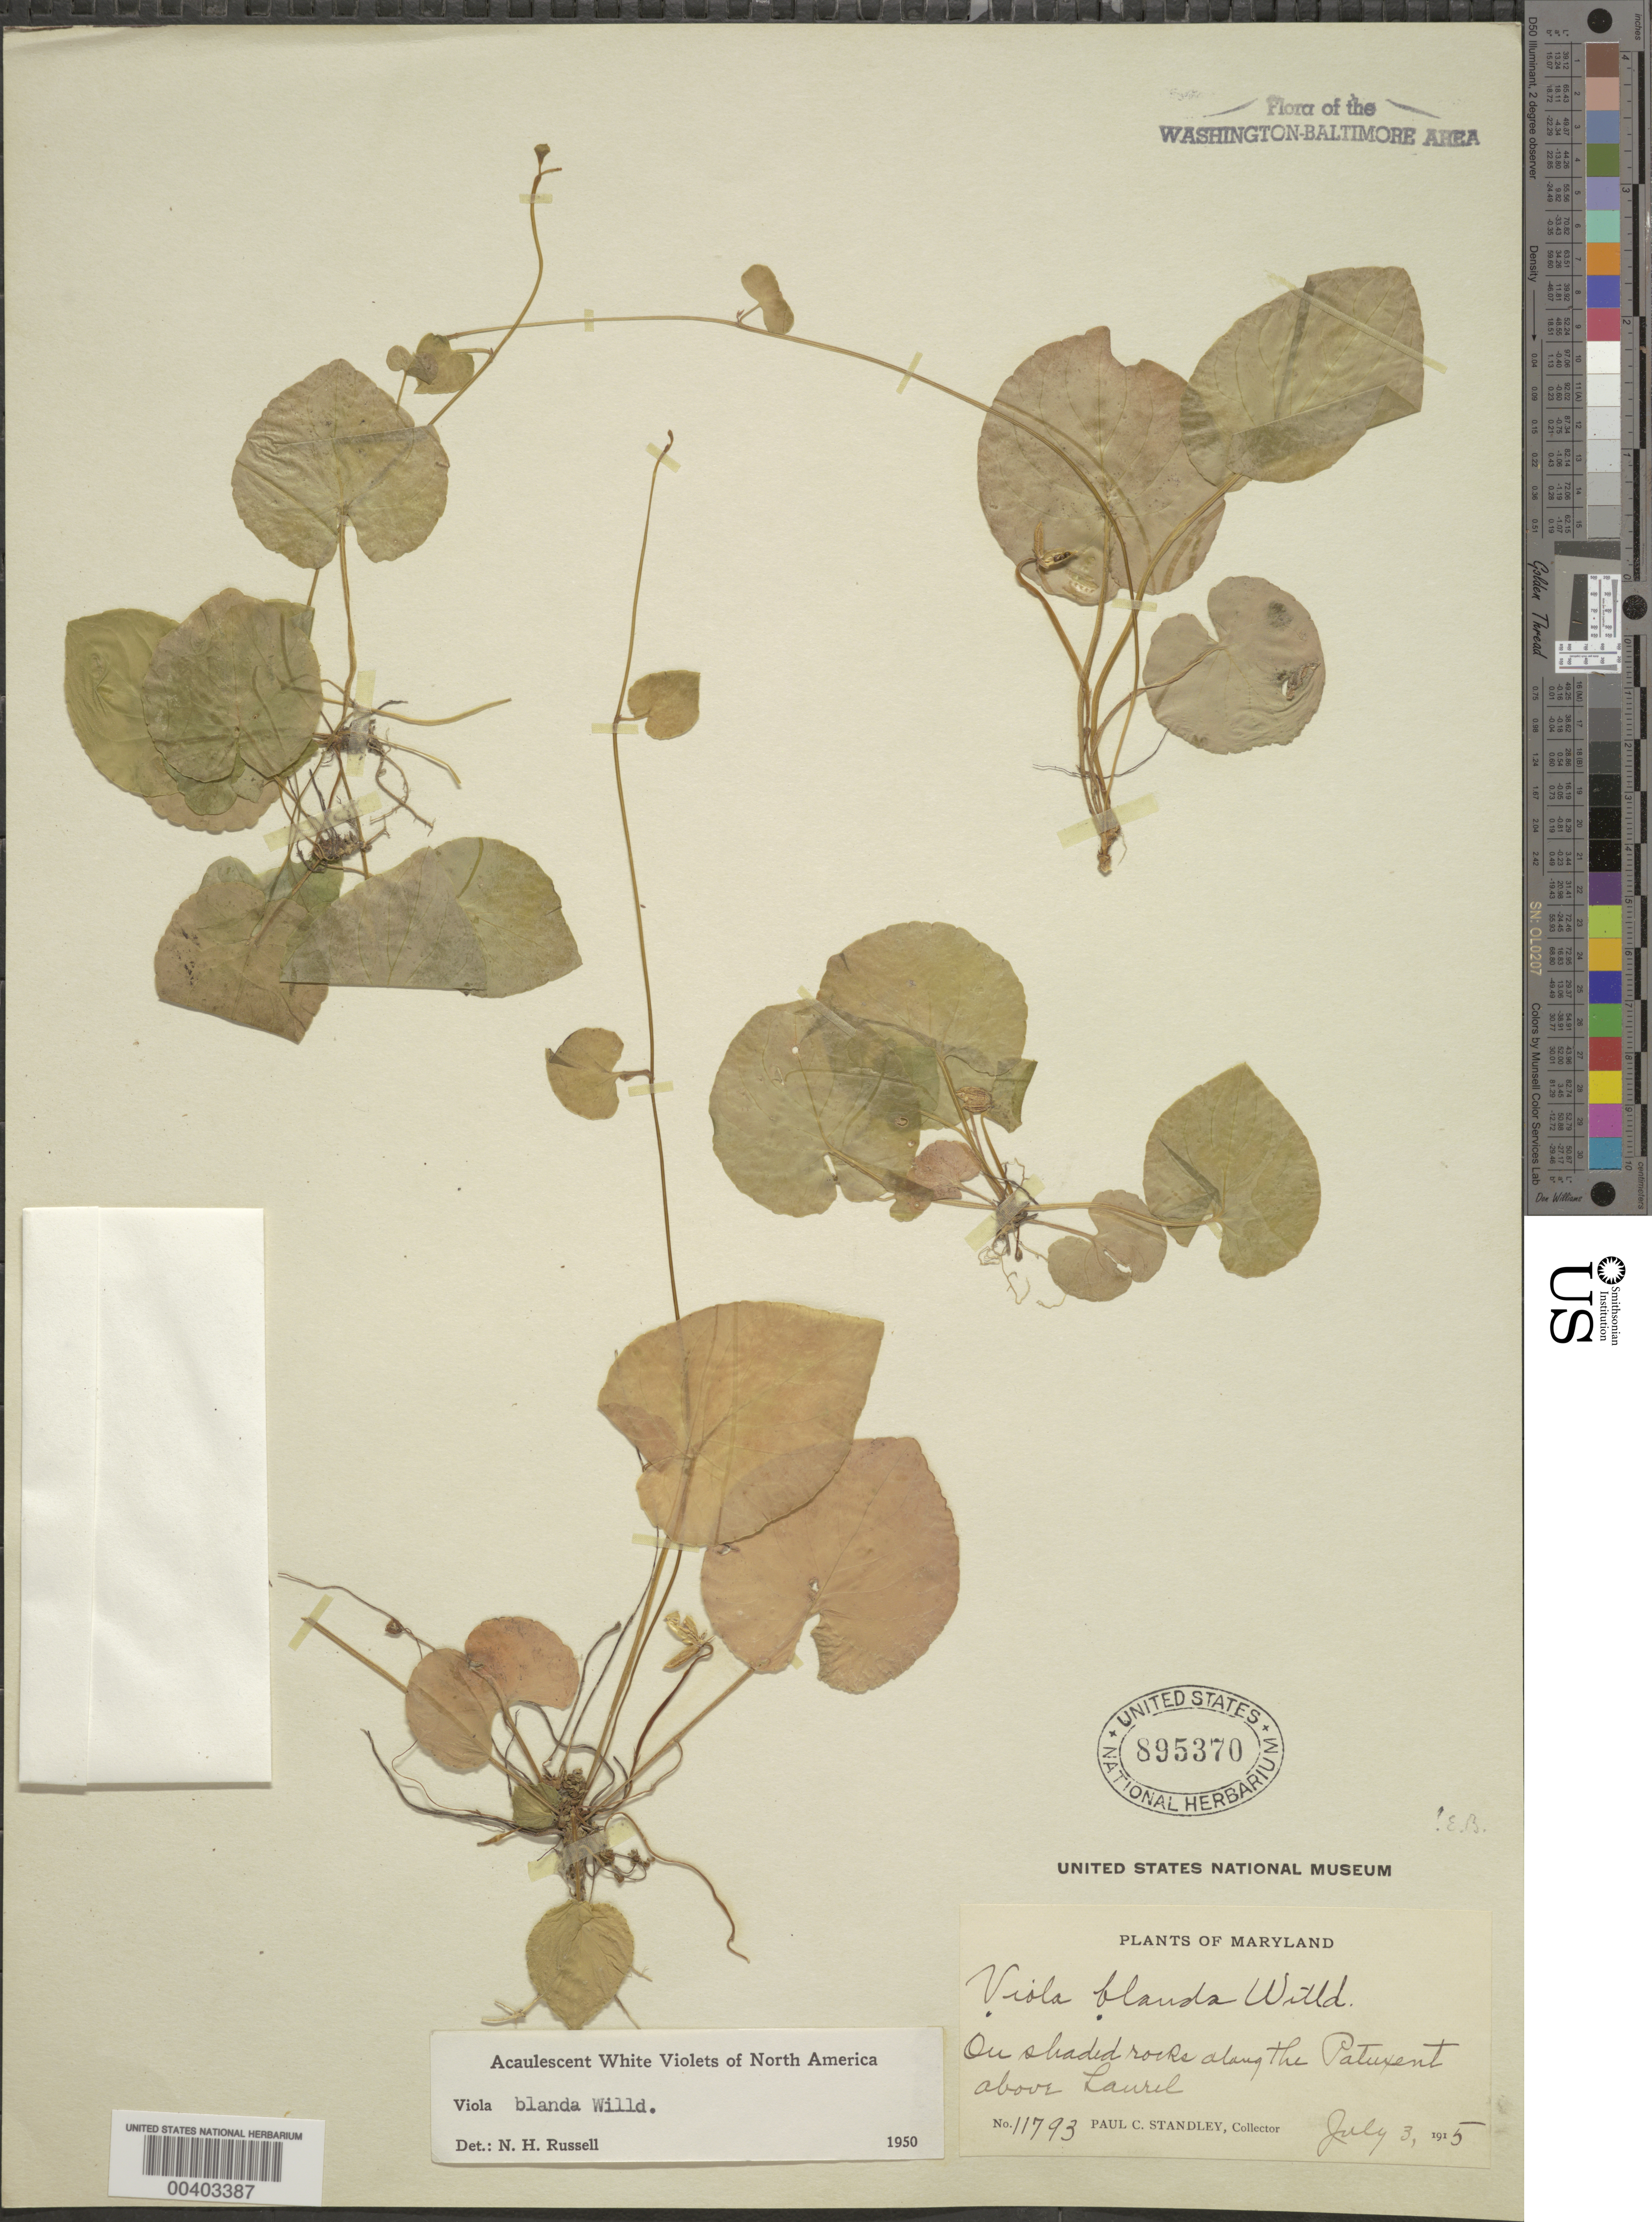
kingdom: Plantae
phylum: Tracheophyta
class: Magnoliopsida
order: Malpighiales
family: Violaceae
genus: Viola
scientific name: Viola blanda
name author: Willd.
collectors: P. C. Standley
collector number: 11793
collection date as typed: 03 Jul 1915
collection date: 1915-07-03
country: United States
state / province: Maryland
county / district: Prince George's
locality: Patuxent River, above Laurel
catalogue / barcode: US 895370